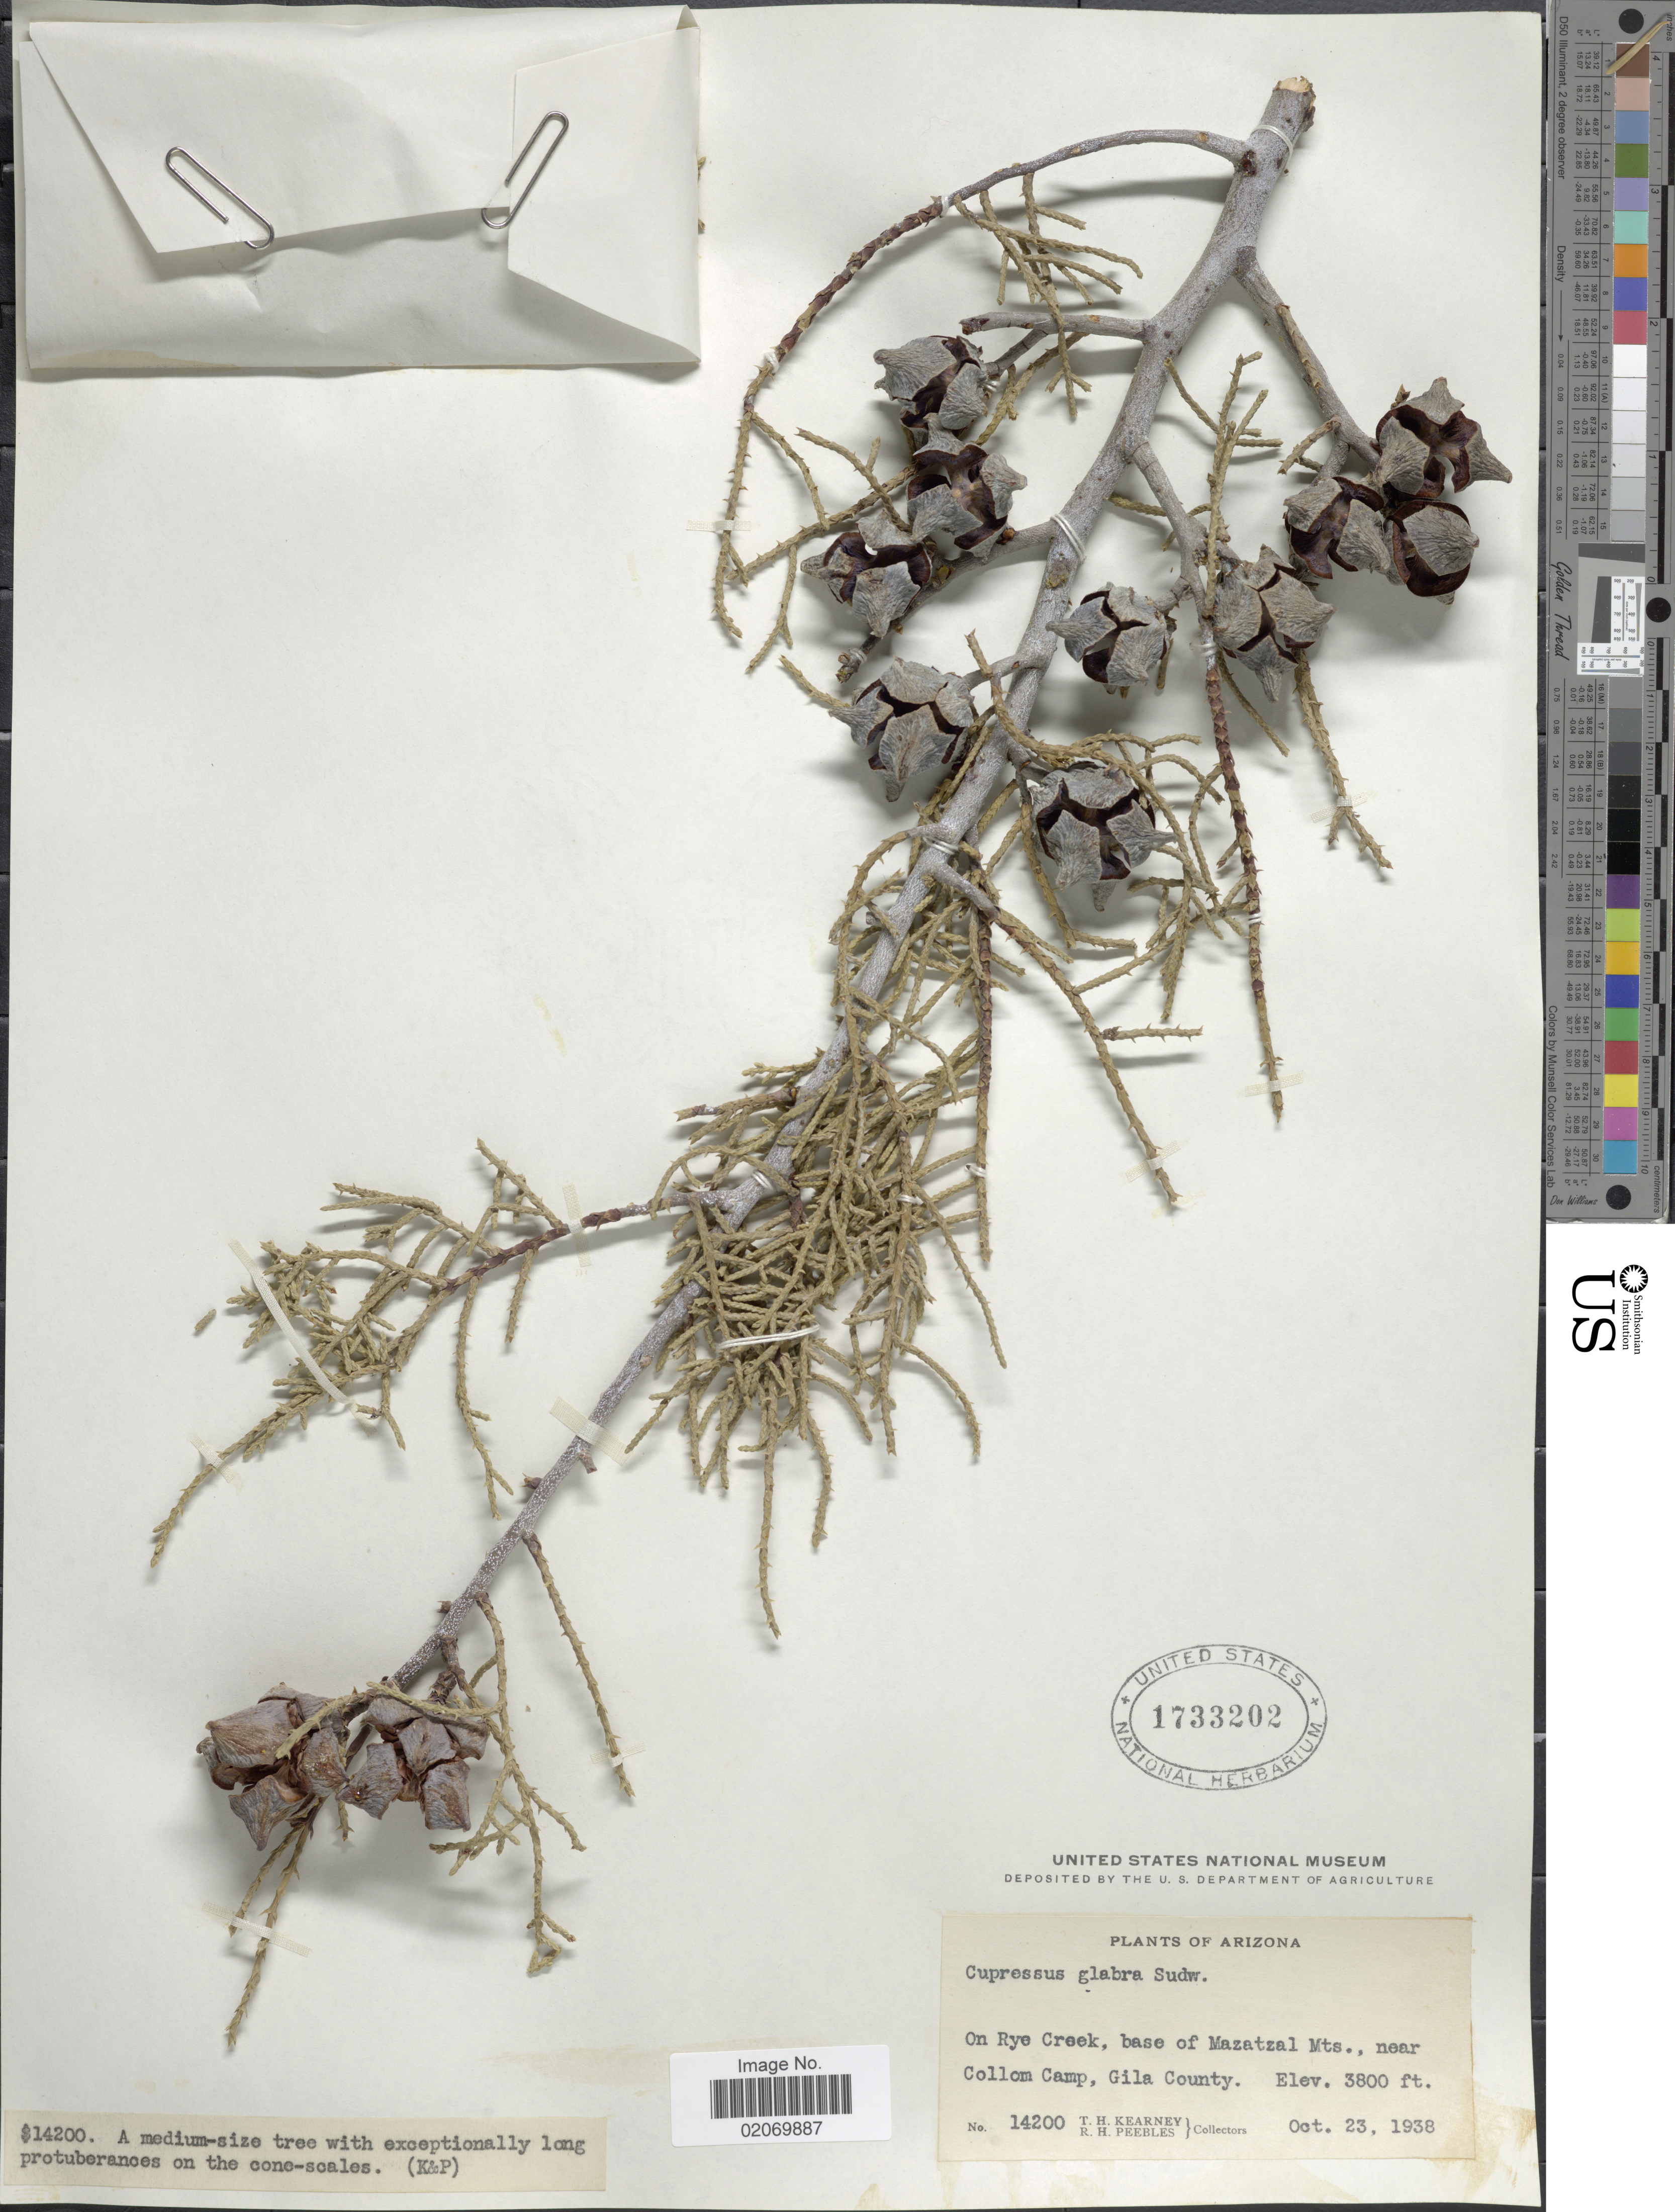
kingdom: Plantae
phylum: Tracheophyta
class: Pinopsida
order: Pinales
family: Cupressaceae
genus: Hesperocyparis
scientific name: Hesperocyparis glabra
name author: (Sudw.) Bartel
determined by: (US) Smithsonian Institution - National Museum of Natural History - Department of Botany (UNITED STATES)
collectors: T. H. Kearney & R. H. Peebles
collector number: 14200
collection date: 1938-10-23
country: United States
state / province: Arizona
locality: Rye Creek, base of Mazatzal Mts, near Collom Camp, Gila County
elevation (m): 1158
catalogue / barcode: US 1733202